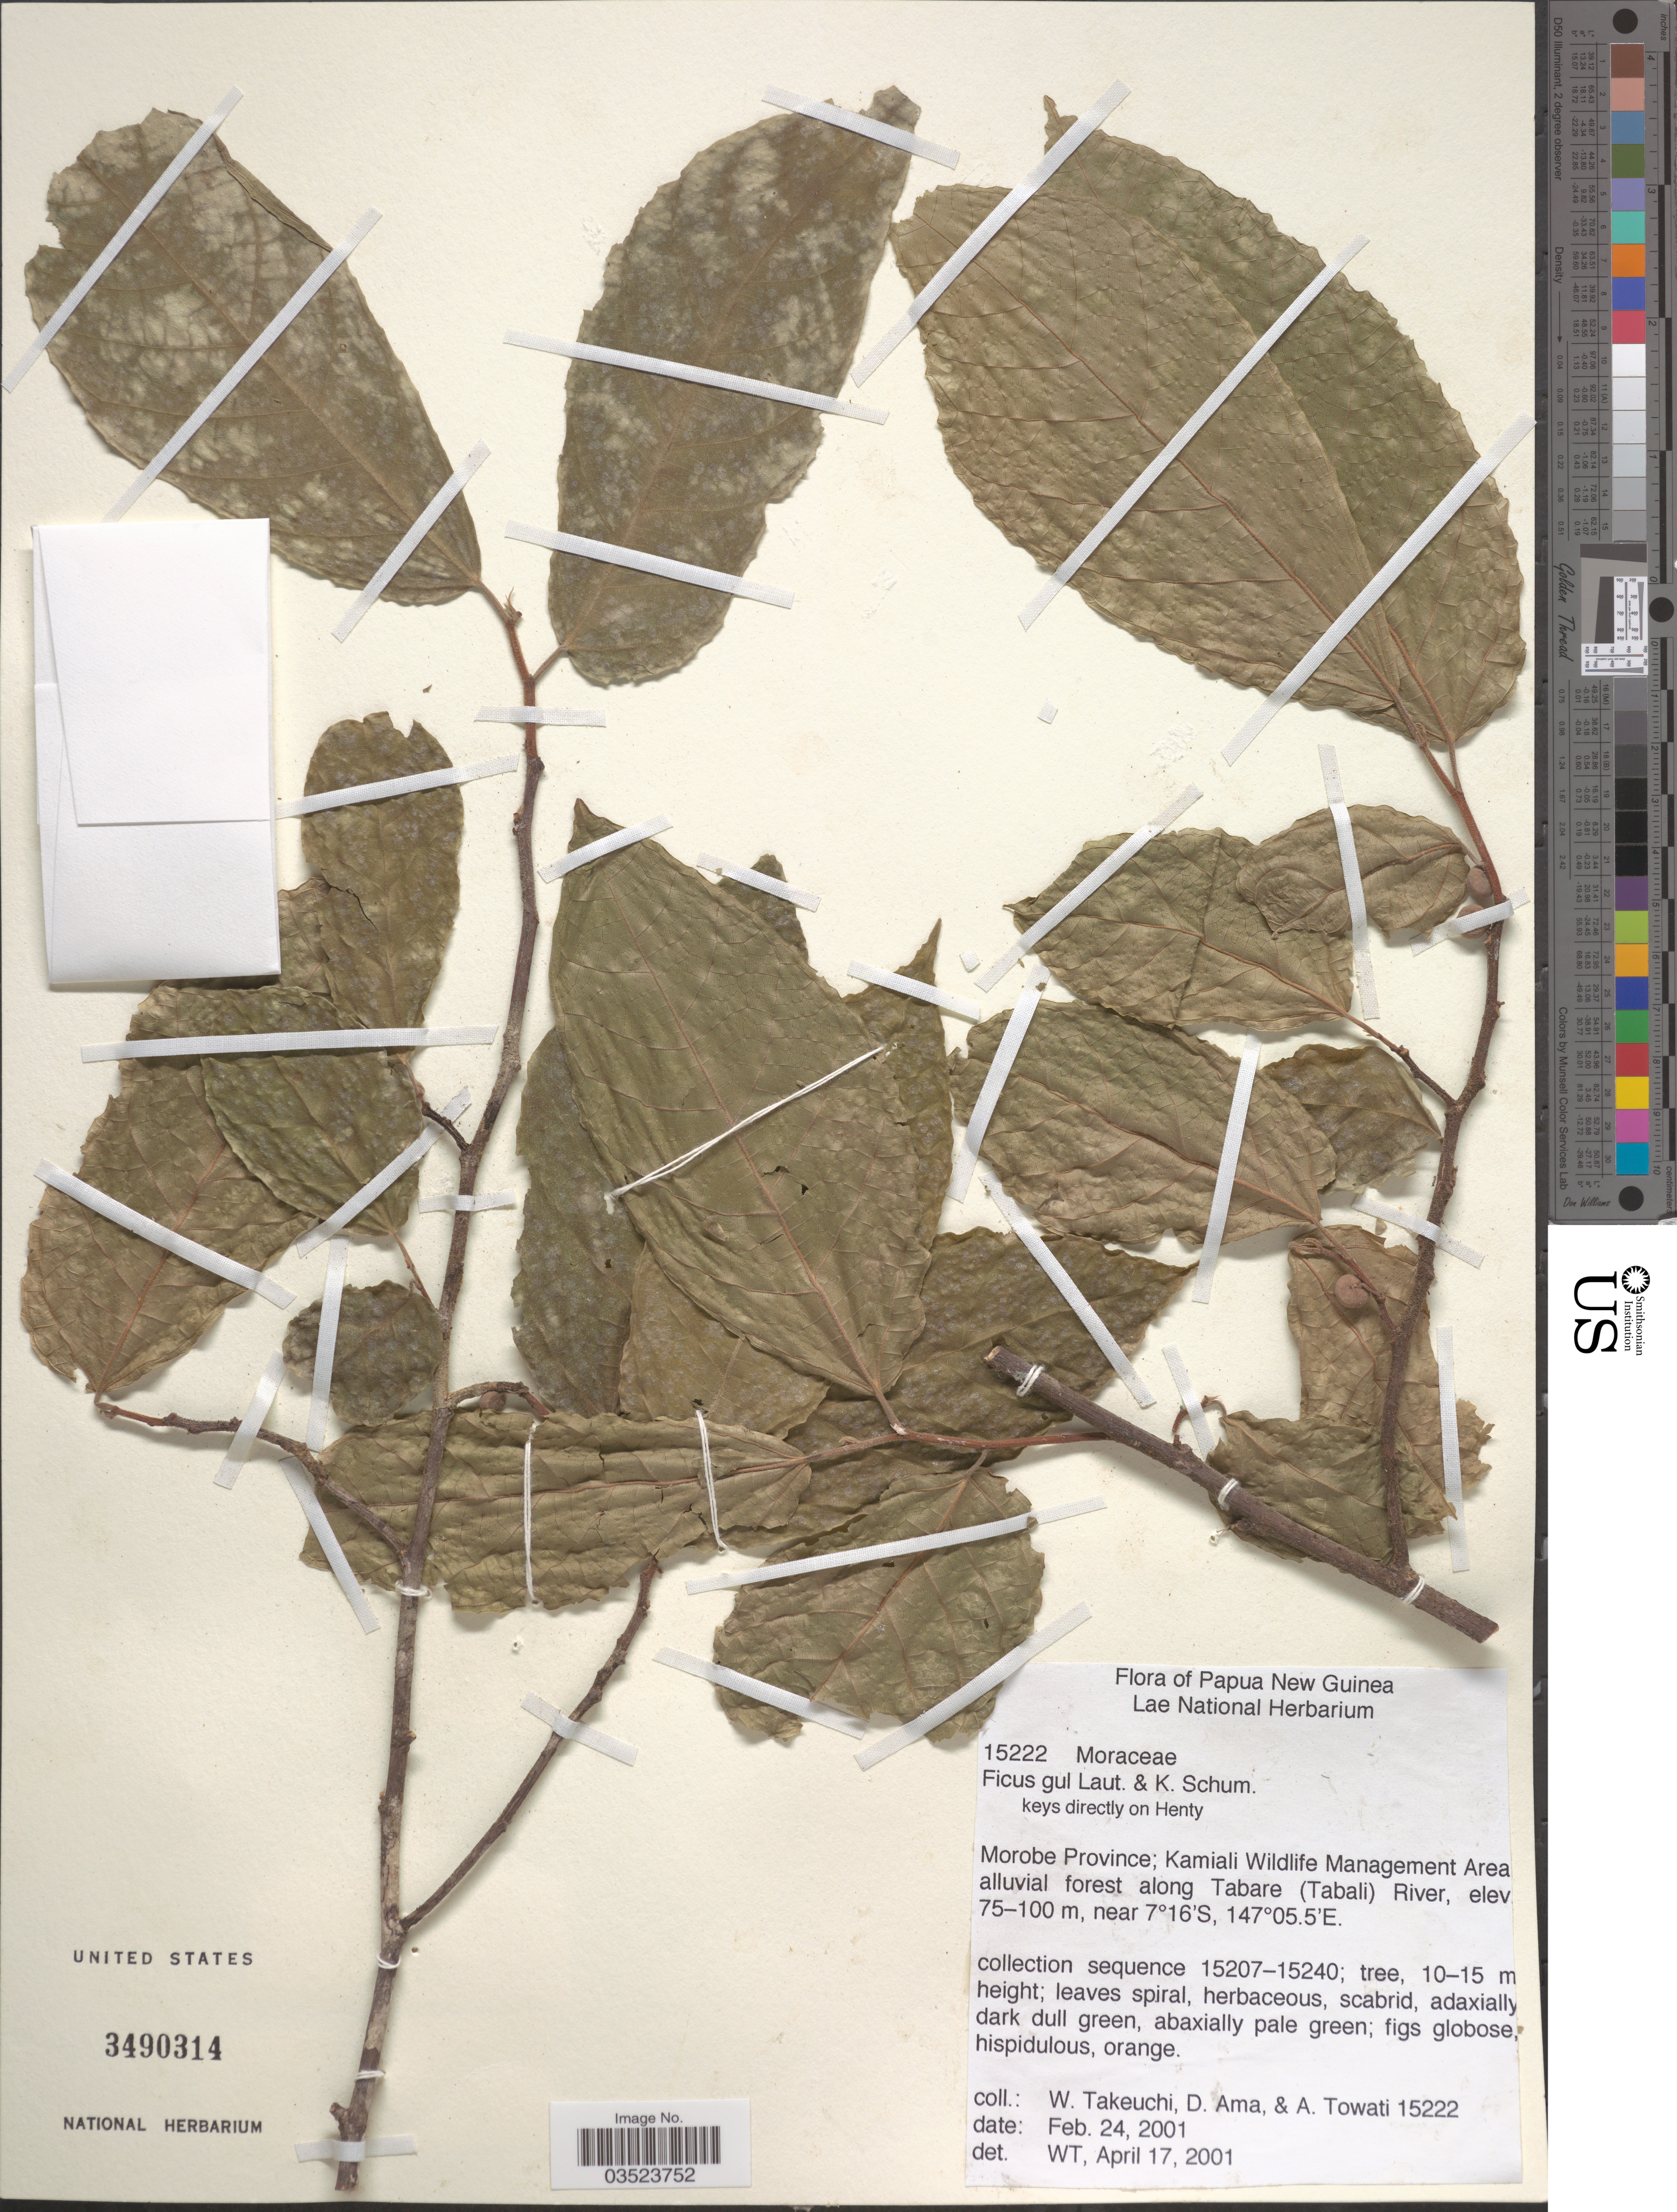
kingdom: Plantae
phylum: Tracheophyta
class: Magnoliopsida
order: Rosales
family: Moraceae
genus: Ficus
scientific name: Ficus gul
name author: Lauterb. & K. Schum.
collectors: W. Takeuchi, D. Ama & A. Towati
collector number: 15222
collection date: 2001-02-24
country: Papua New Guinea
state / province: Morobe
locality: Kamiali Wildlife Management Area, alluvial forest along Tabare (Tabali) River.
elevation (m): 75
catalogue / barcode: US 3490314